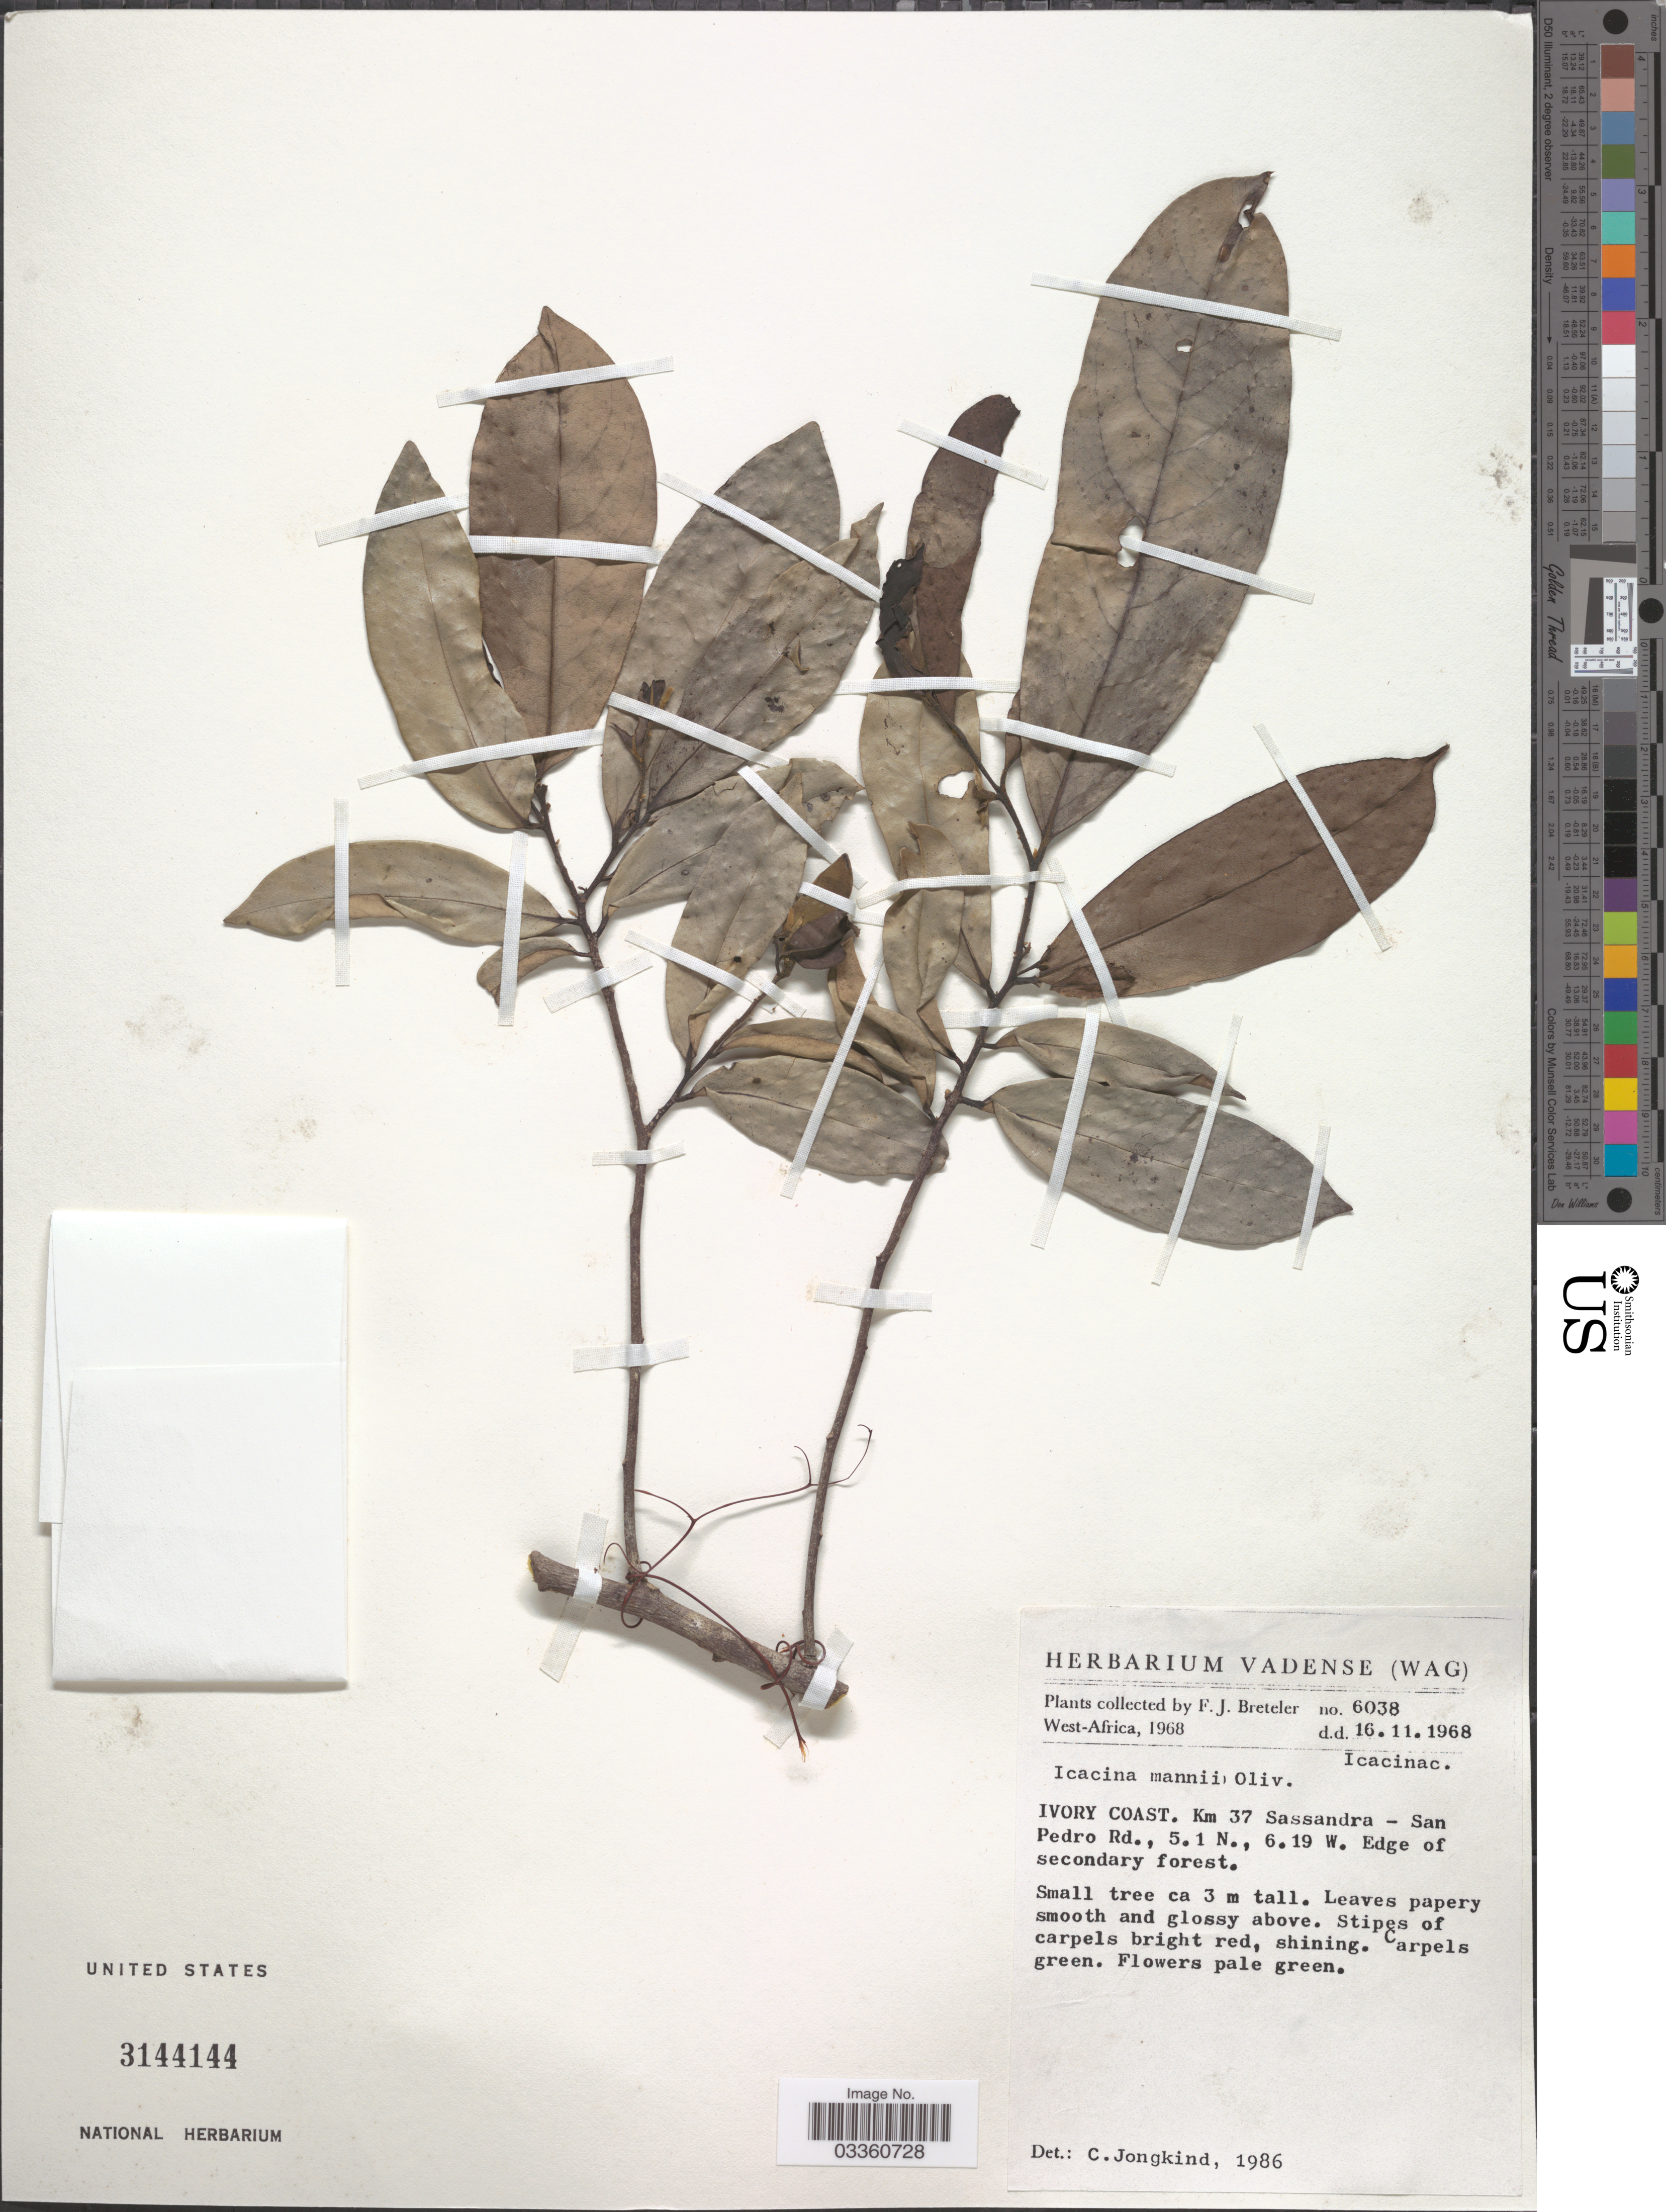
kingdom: Plantae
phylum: Tracheophyta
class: Magnoliopsida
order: Icacinales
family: Icacinaceae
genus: Icacina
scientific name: Icacina mannii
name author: Oliv.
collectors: F. J. Breteler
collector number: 6038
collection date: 1968-11-16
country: Ivory Coast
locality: Km 37 Sassandra - San Pedro Rd.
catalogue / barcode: US 3144144